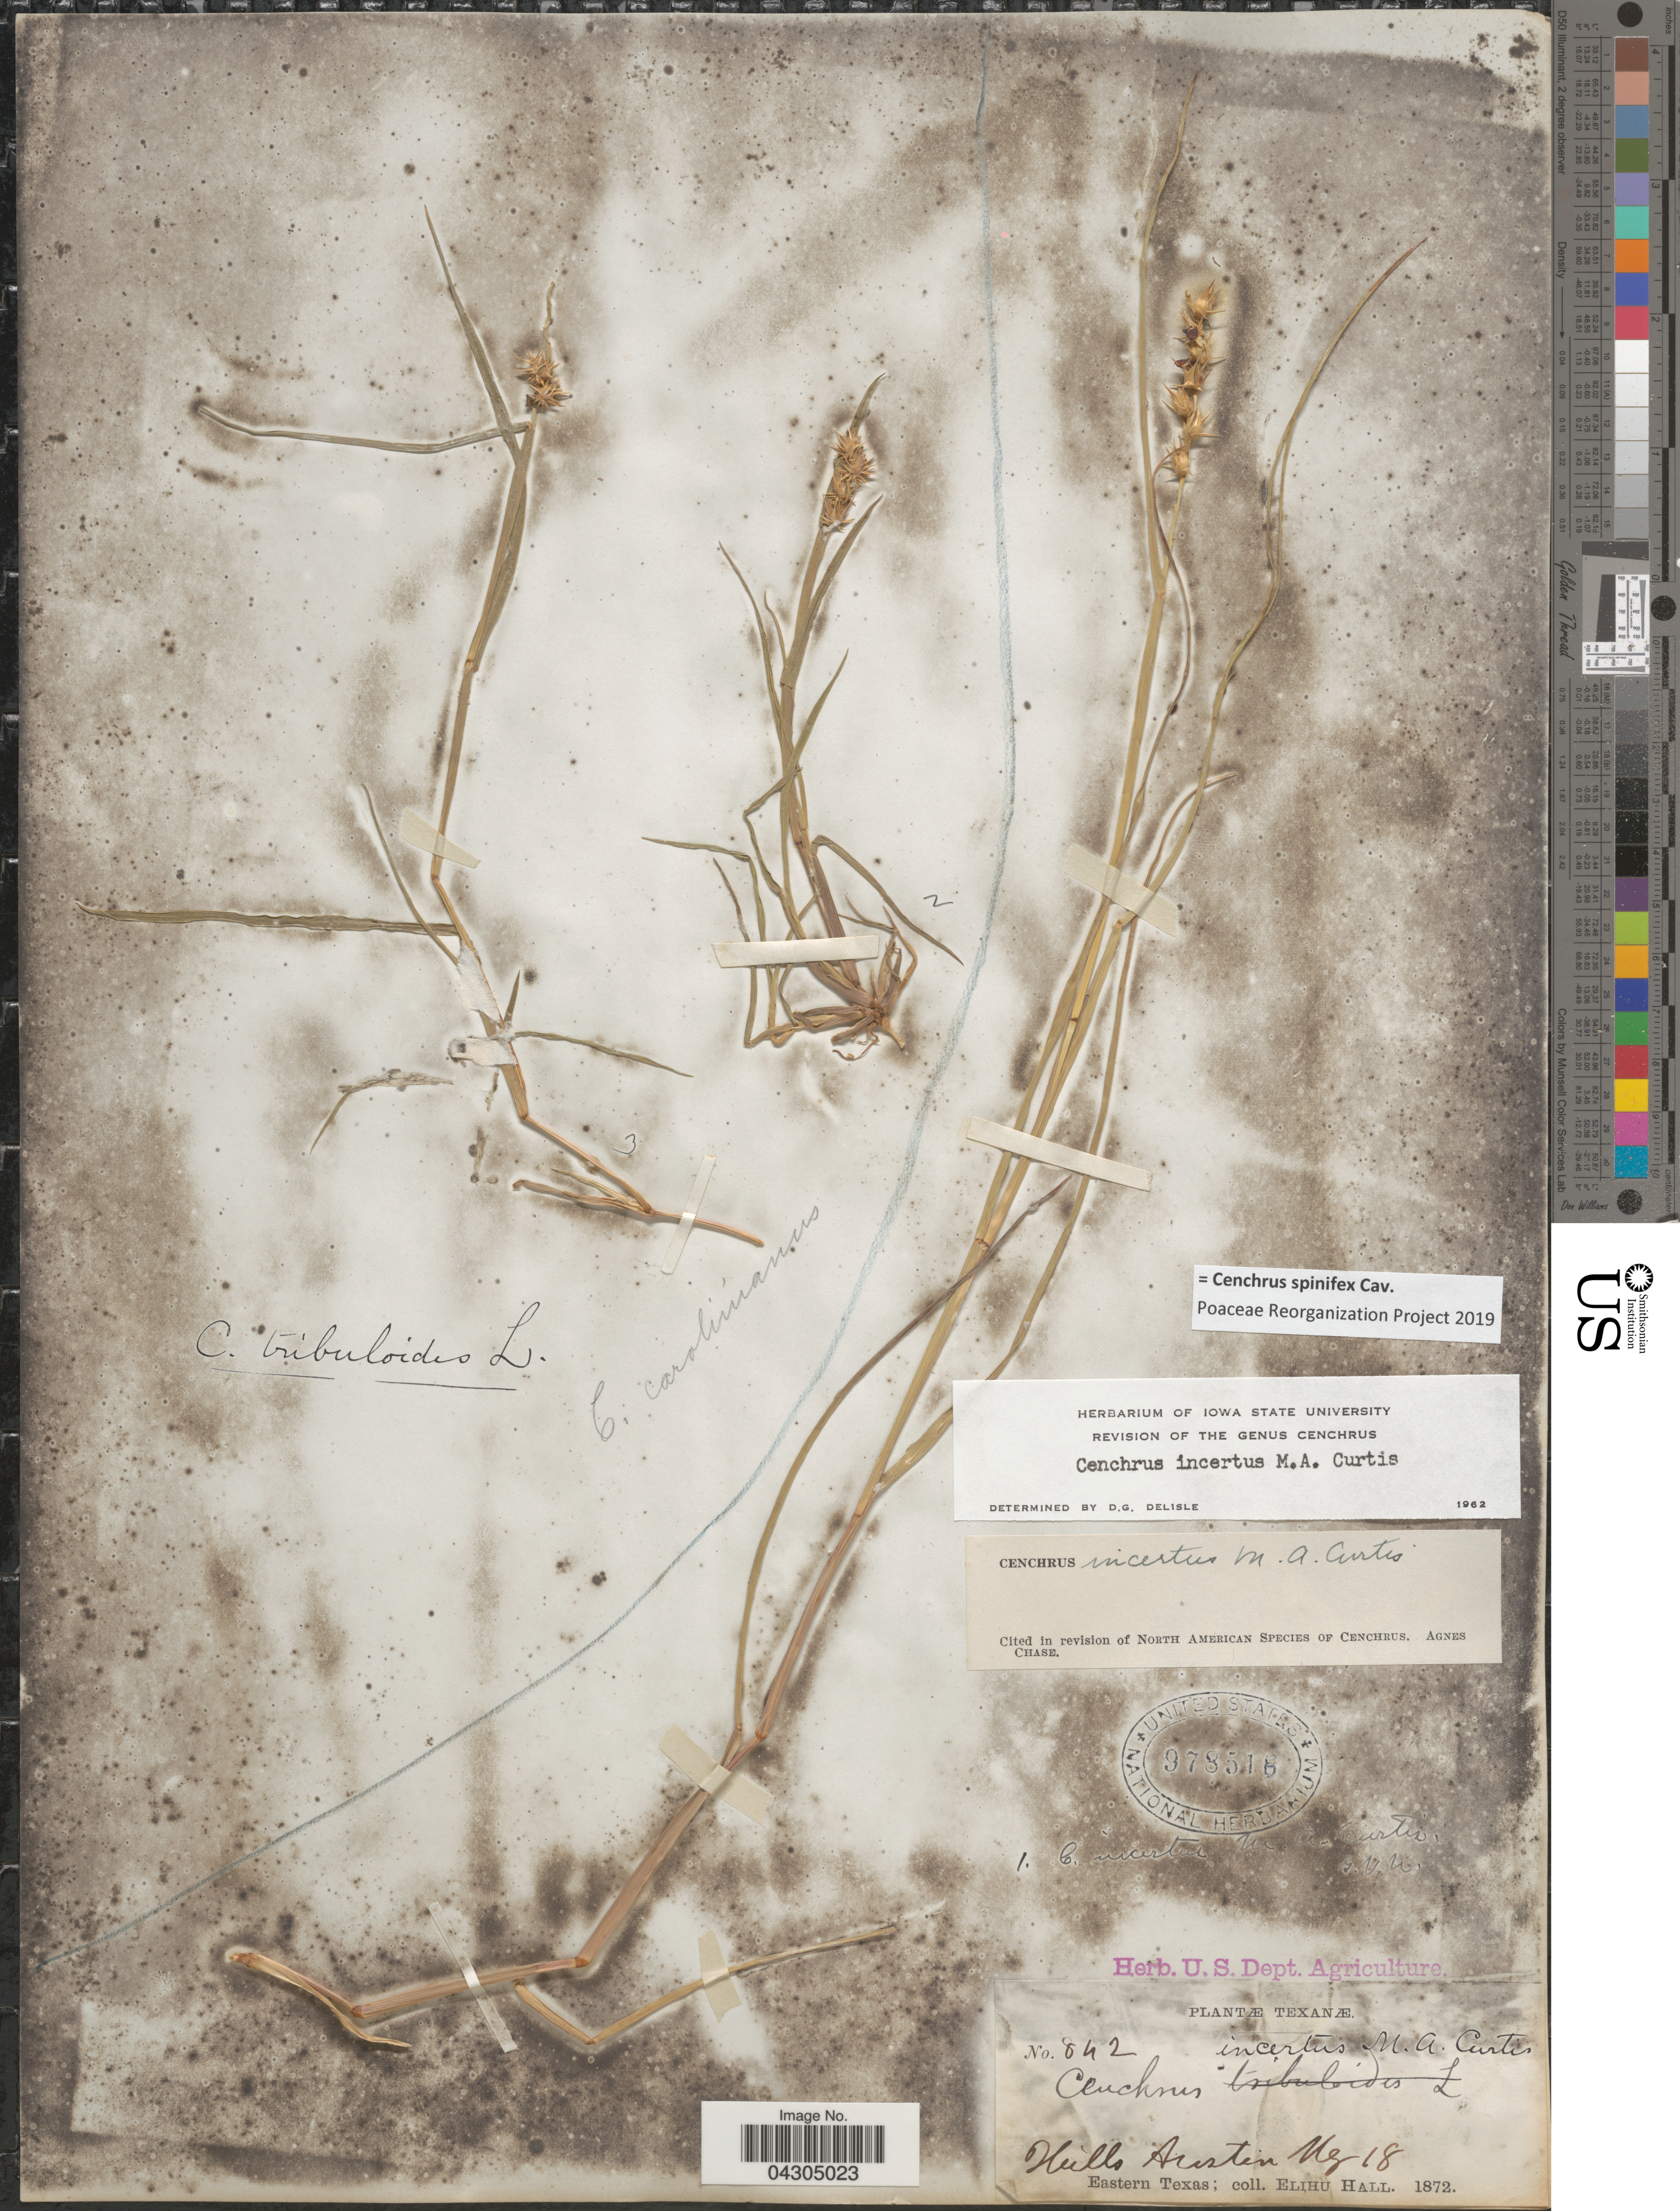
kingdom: Plantae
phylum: Tracheophyta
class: Liliopsida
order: Poales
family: Poaceae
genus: Cenchrus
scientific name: Cenchrus spinifex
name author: Cav.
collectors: E. Hall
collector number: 842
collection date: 1872-05-18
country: United States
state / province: Texas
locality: Hills Austin. Eastern Texas.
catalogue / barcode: US 978516